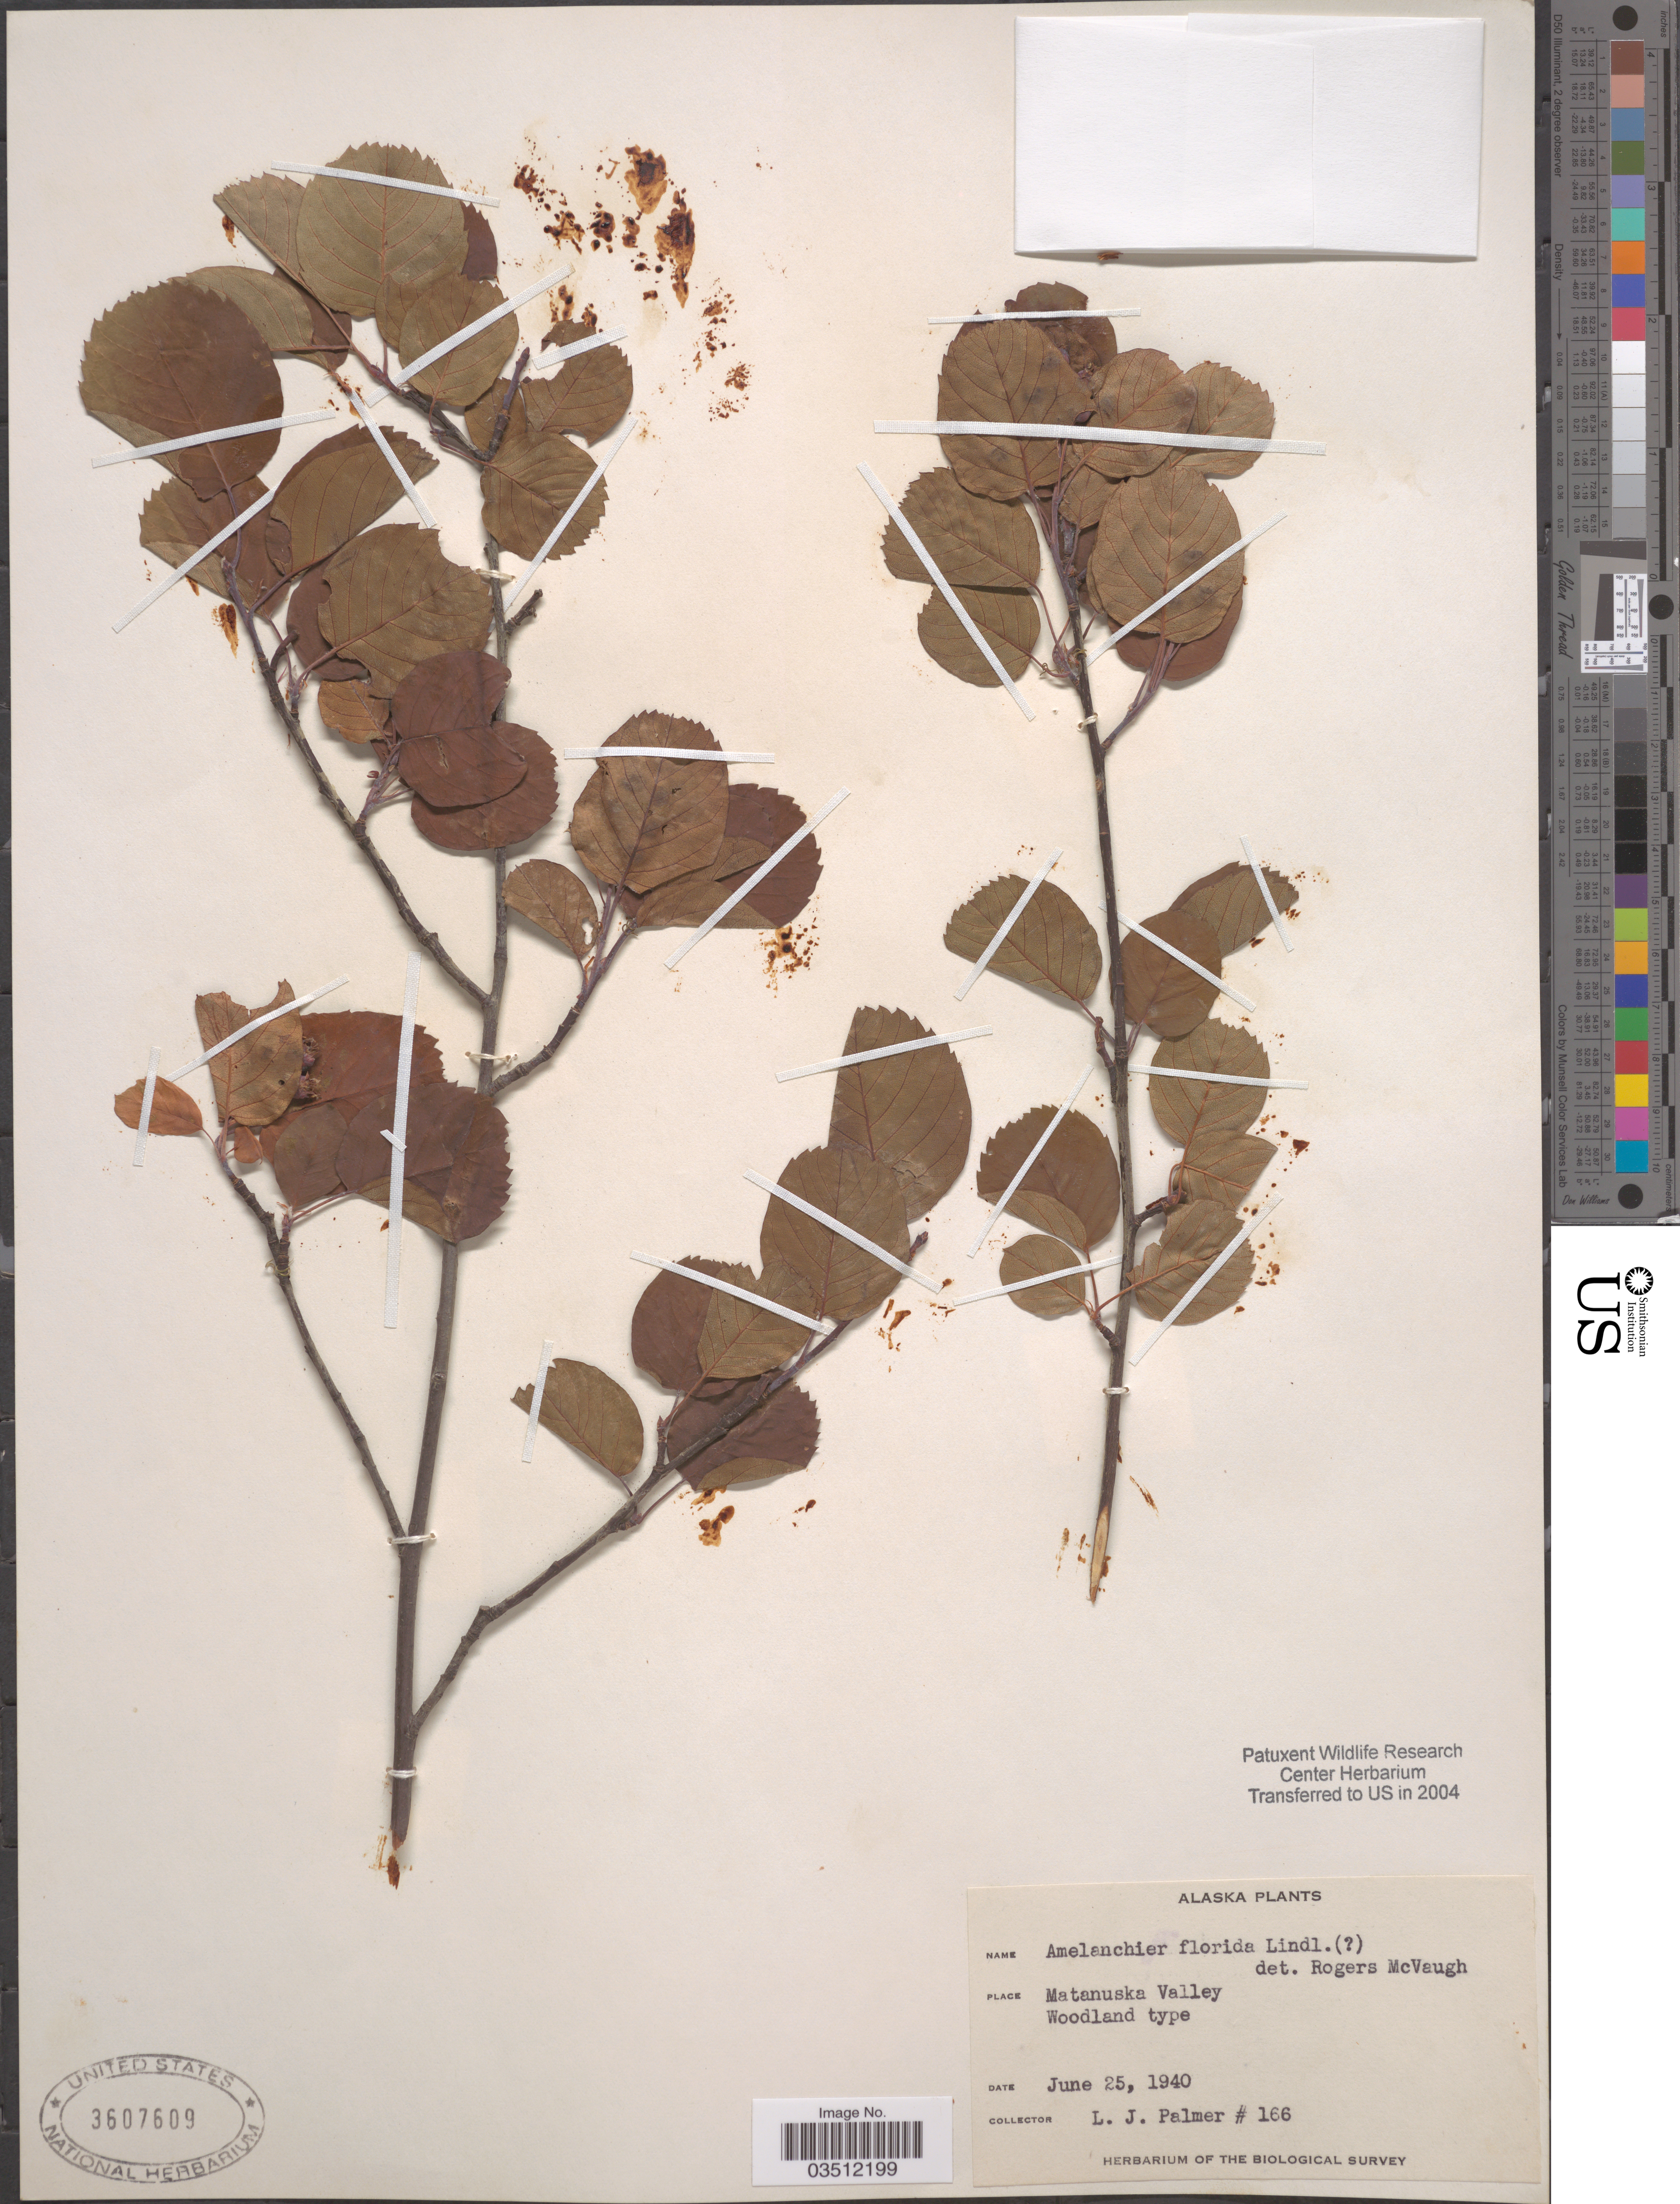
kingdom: Plantae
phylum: Tracheophyta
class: Magnoliopsida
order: Rosales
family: Rosaceae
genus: Amelanchier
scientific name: Amelanchier florida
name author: Lindl.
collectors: L. J. Palmer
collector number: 166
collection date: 1940-06-25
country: United States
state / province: Alaska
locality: Matanuska Valley.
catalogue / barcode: US 3607609